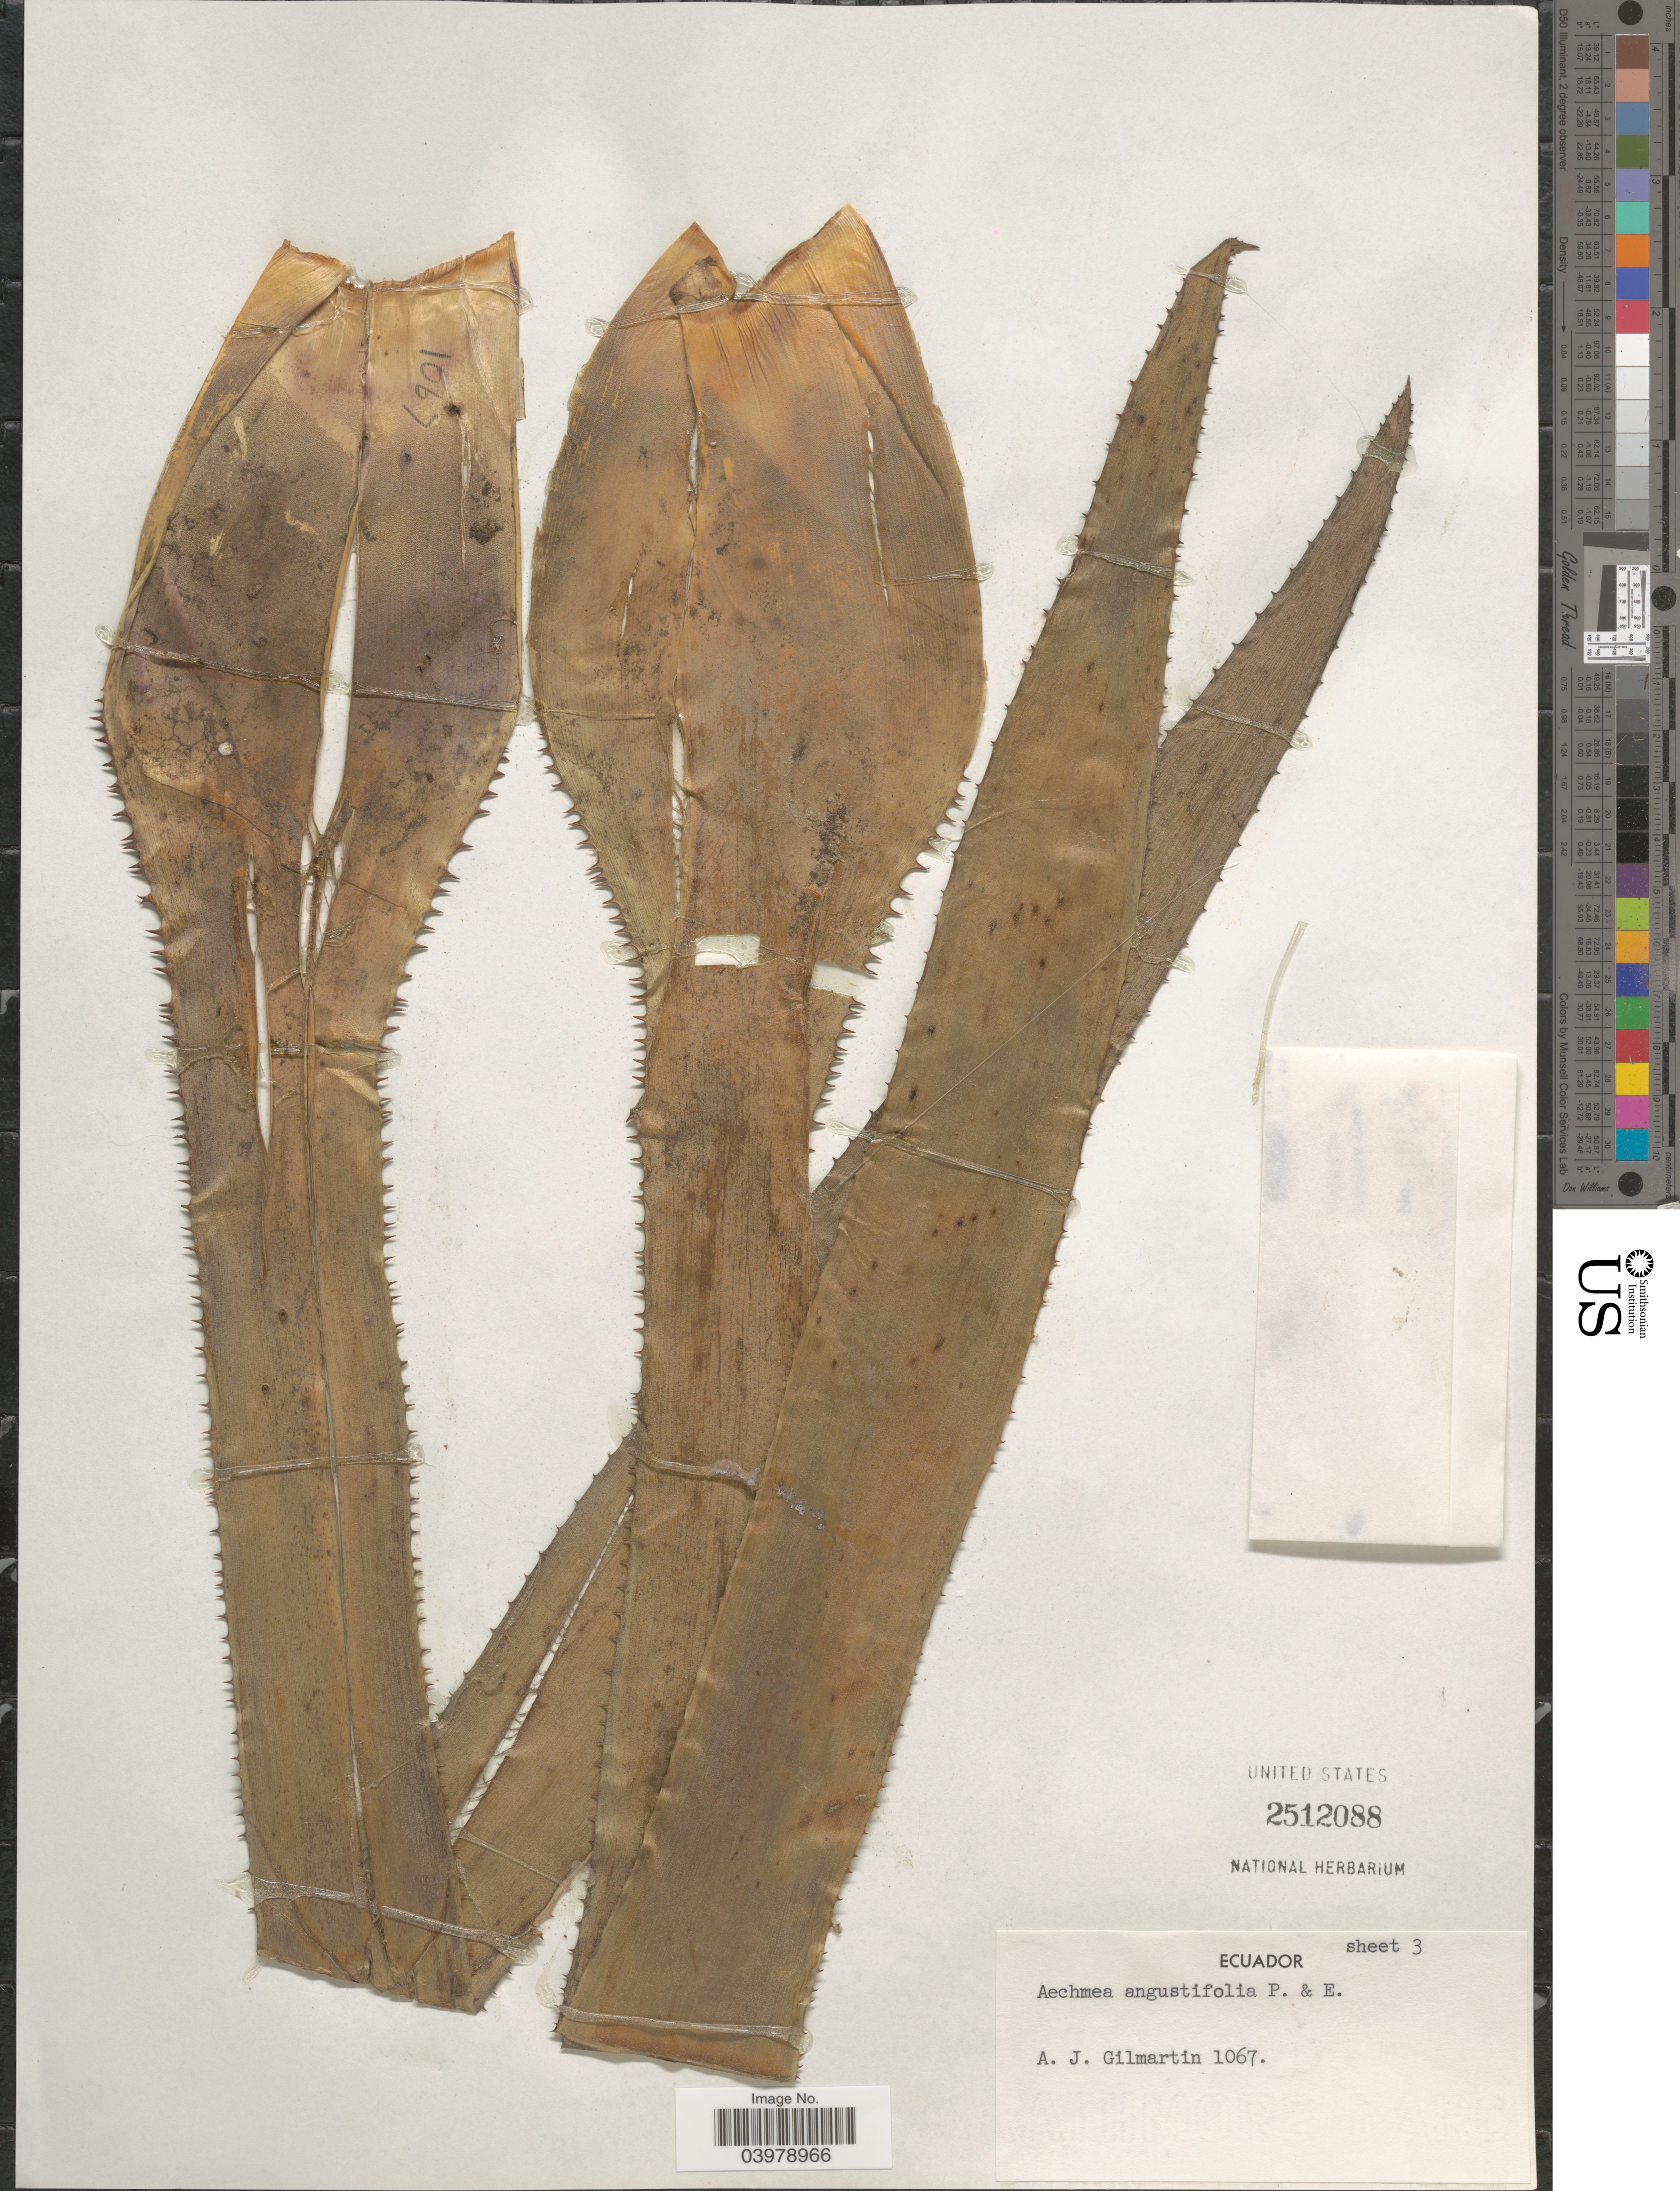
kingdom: Plantae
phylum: Tracheophyta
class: Liliopsida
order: Poales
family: Bromeliaceae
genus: Aechmea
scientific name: Aechmea angustifolia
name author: Poepp. & Endl.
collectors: A. J. Gilmartin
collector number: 1067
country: Ecuador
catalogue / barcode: US 2512088